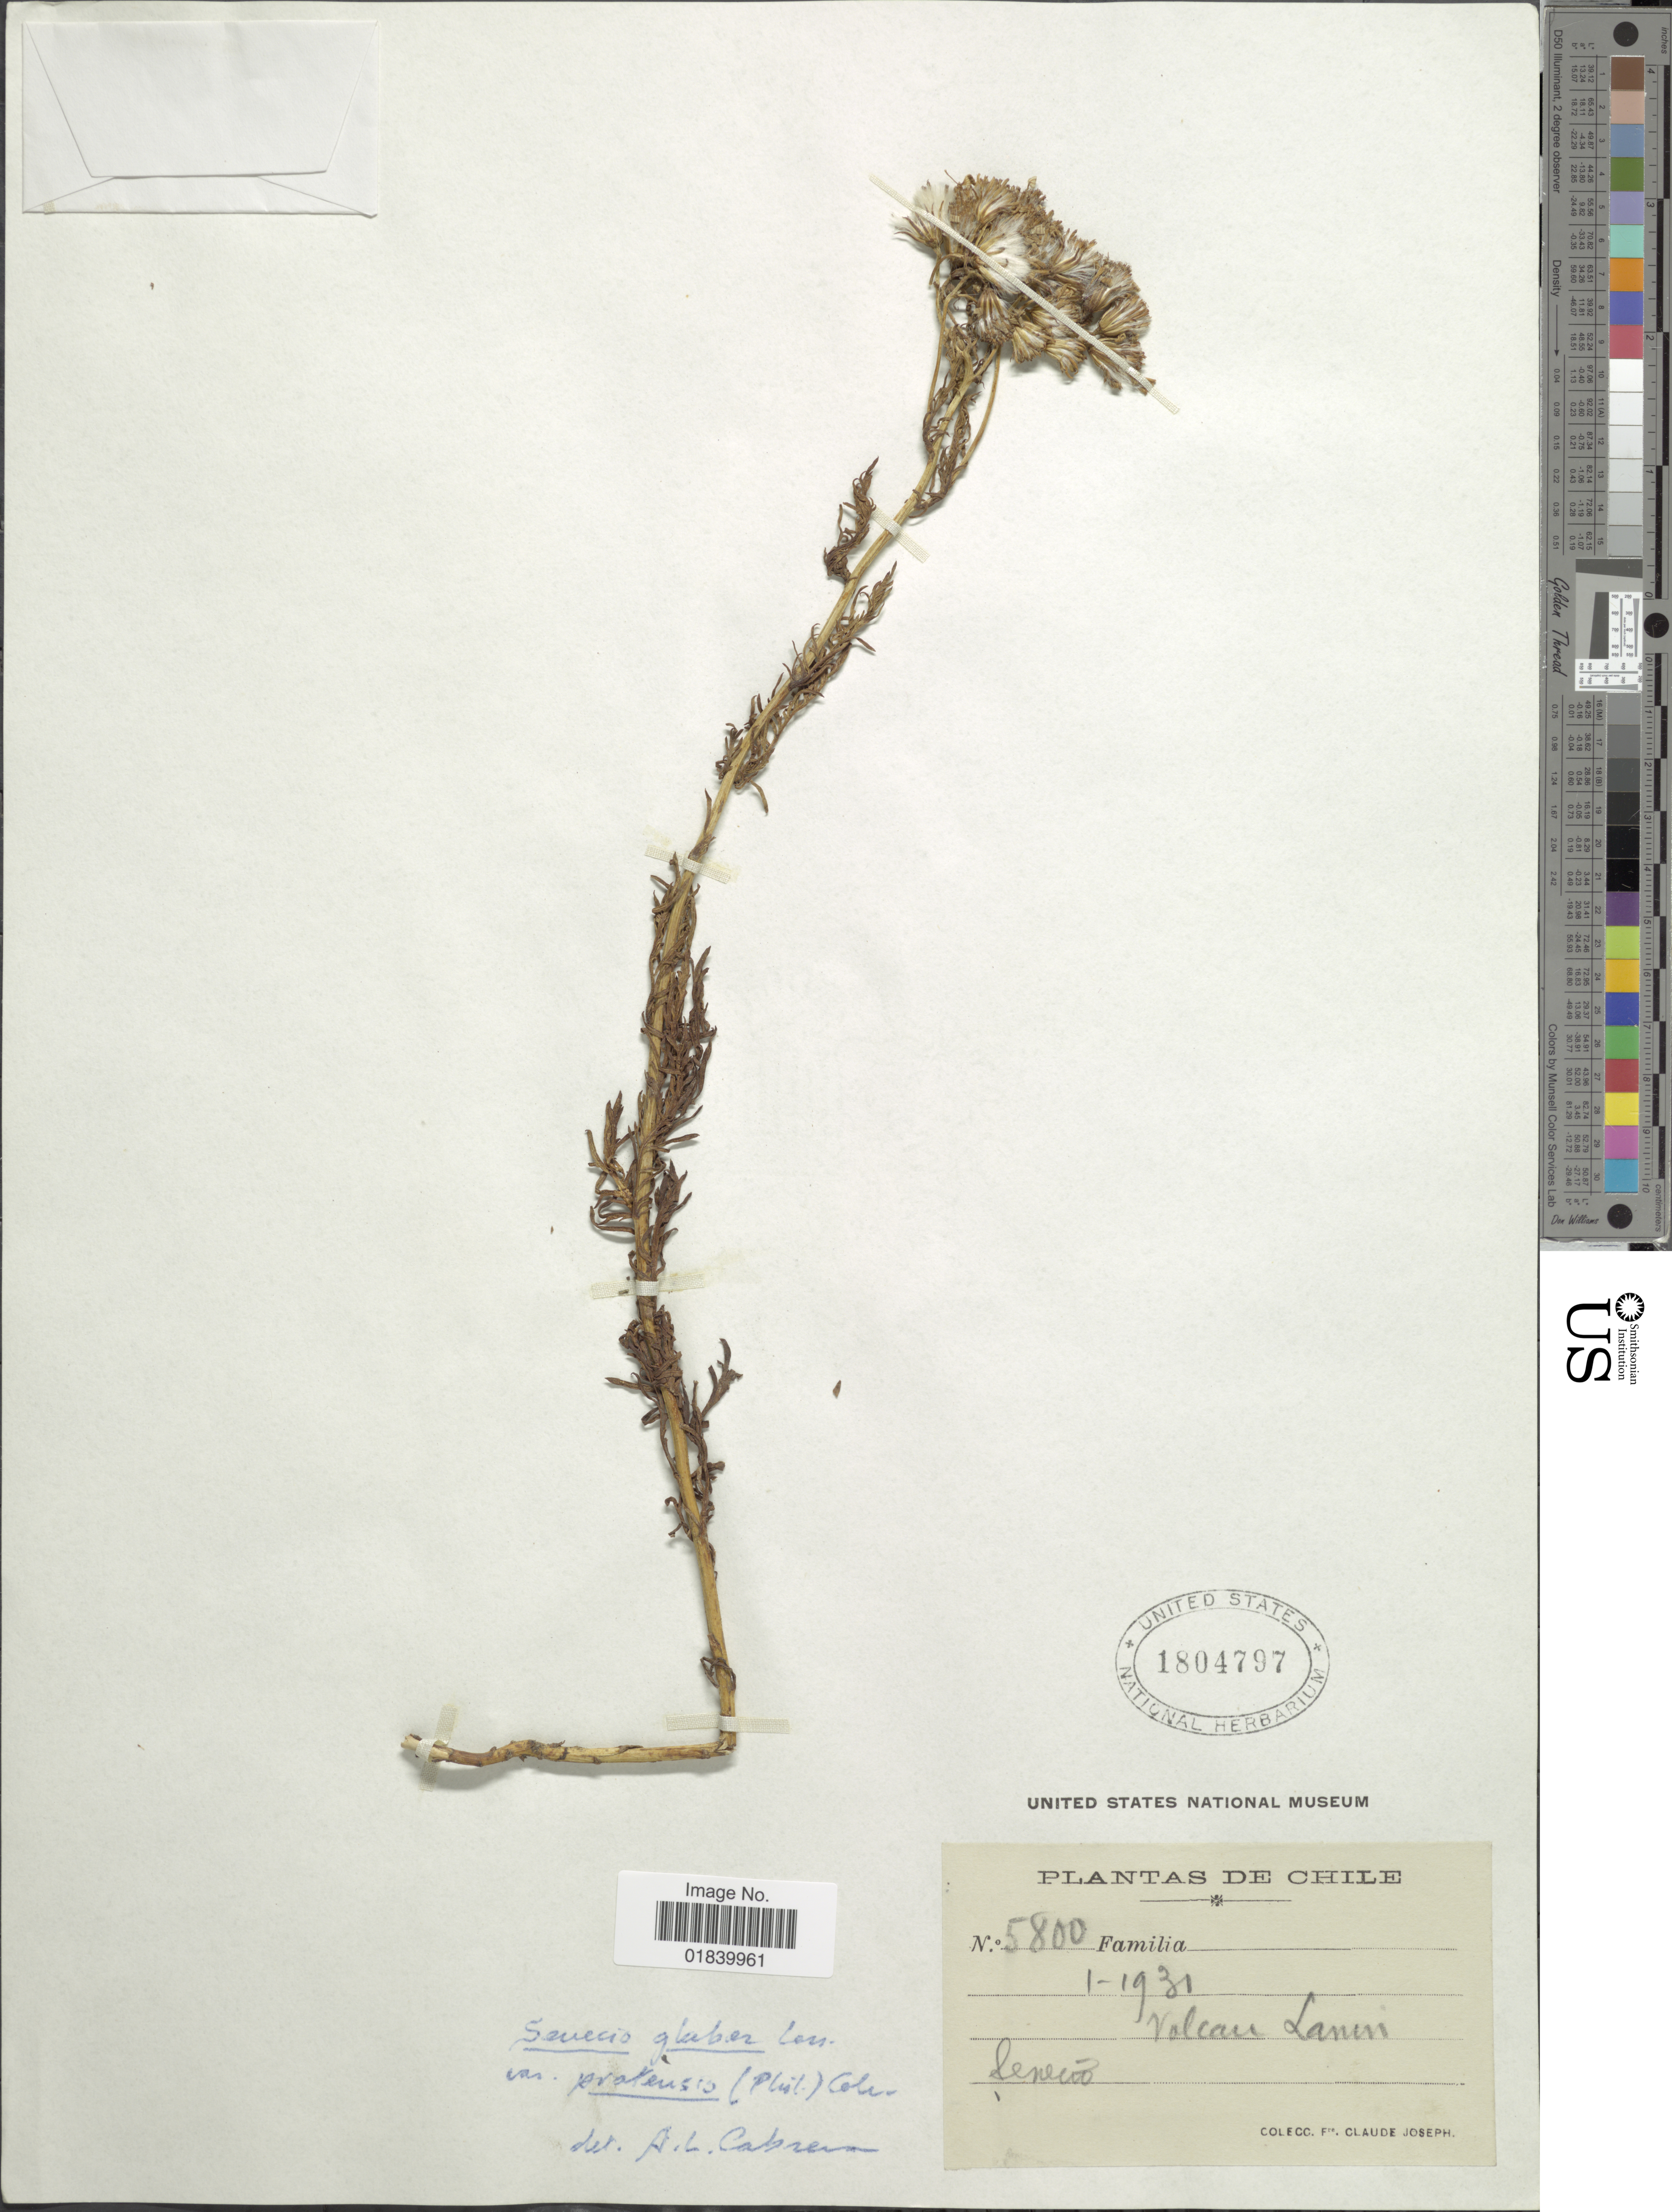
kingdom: Plantae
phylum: Tracheophyta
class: Magnoliopsida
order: Asterales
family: Asteraceae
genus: Senecio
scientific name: Senecio glaber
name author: Less.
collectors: Bro. Claude-Joseph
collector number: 5800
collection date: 1931-01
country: Chile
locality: Chile. Volcan Lanin. Senecio.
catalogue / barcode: US 1804797